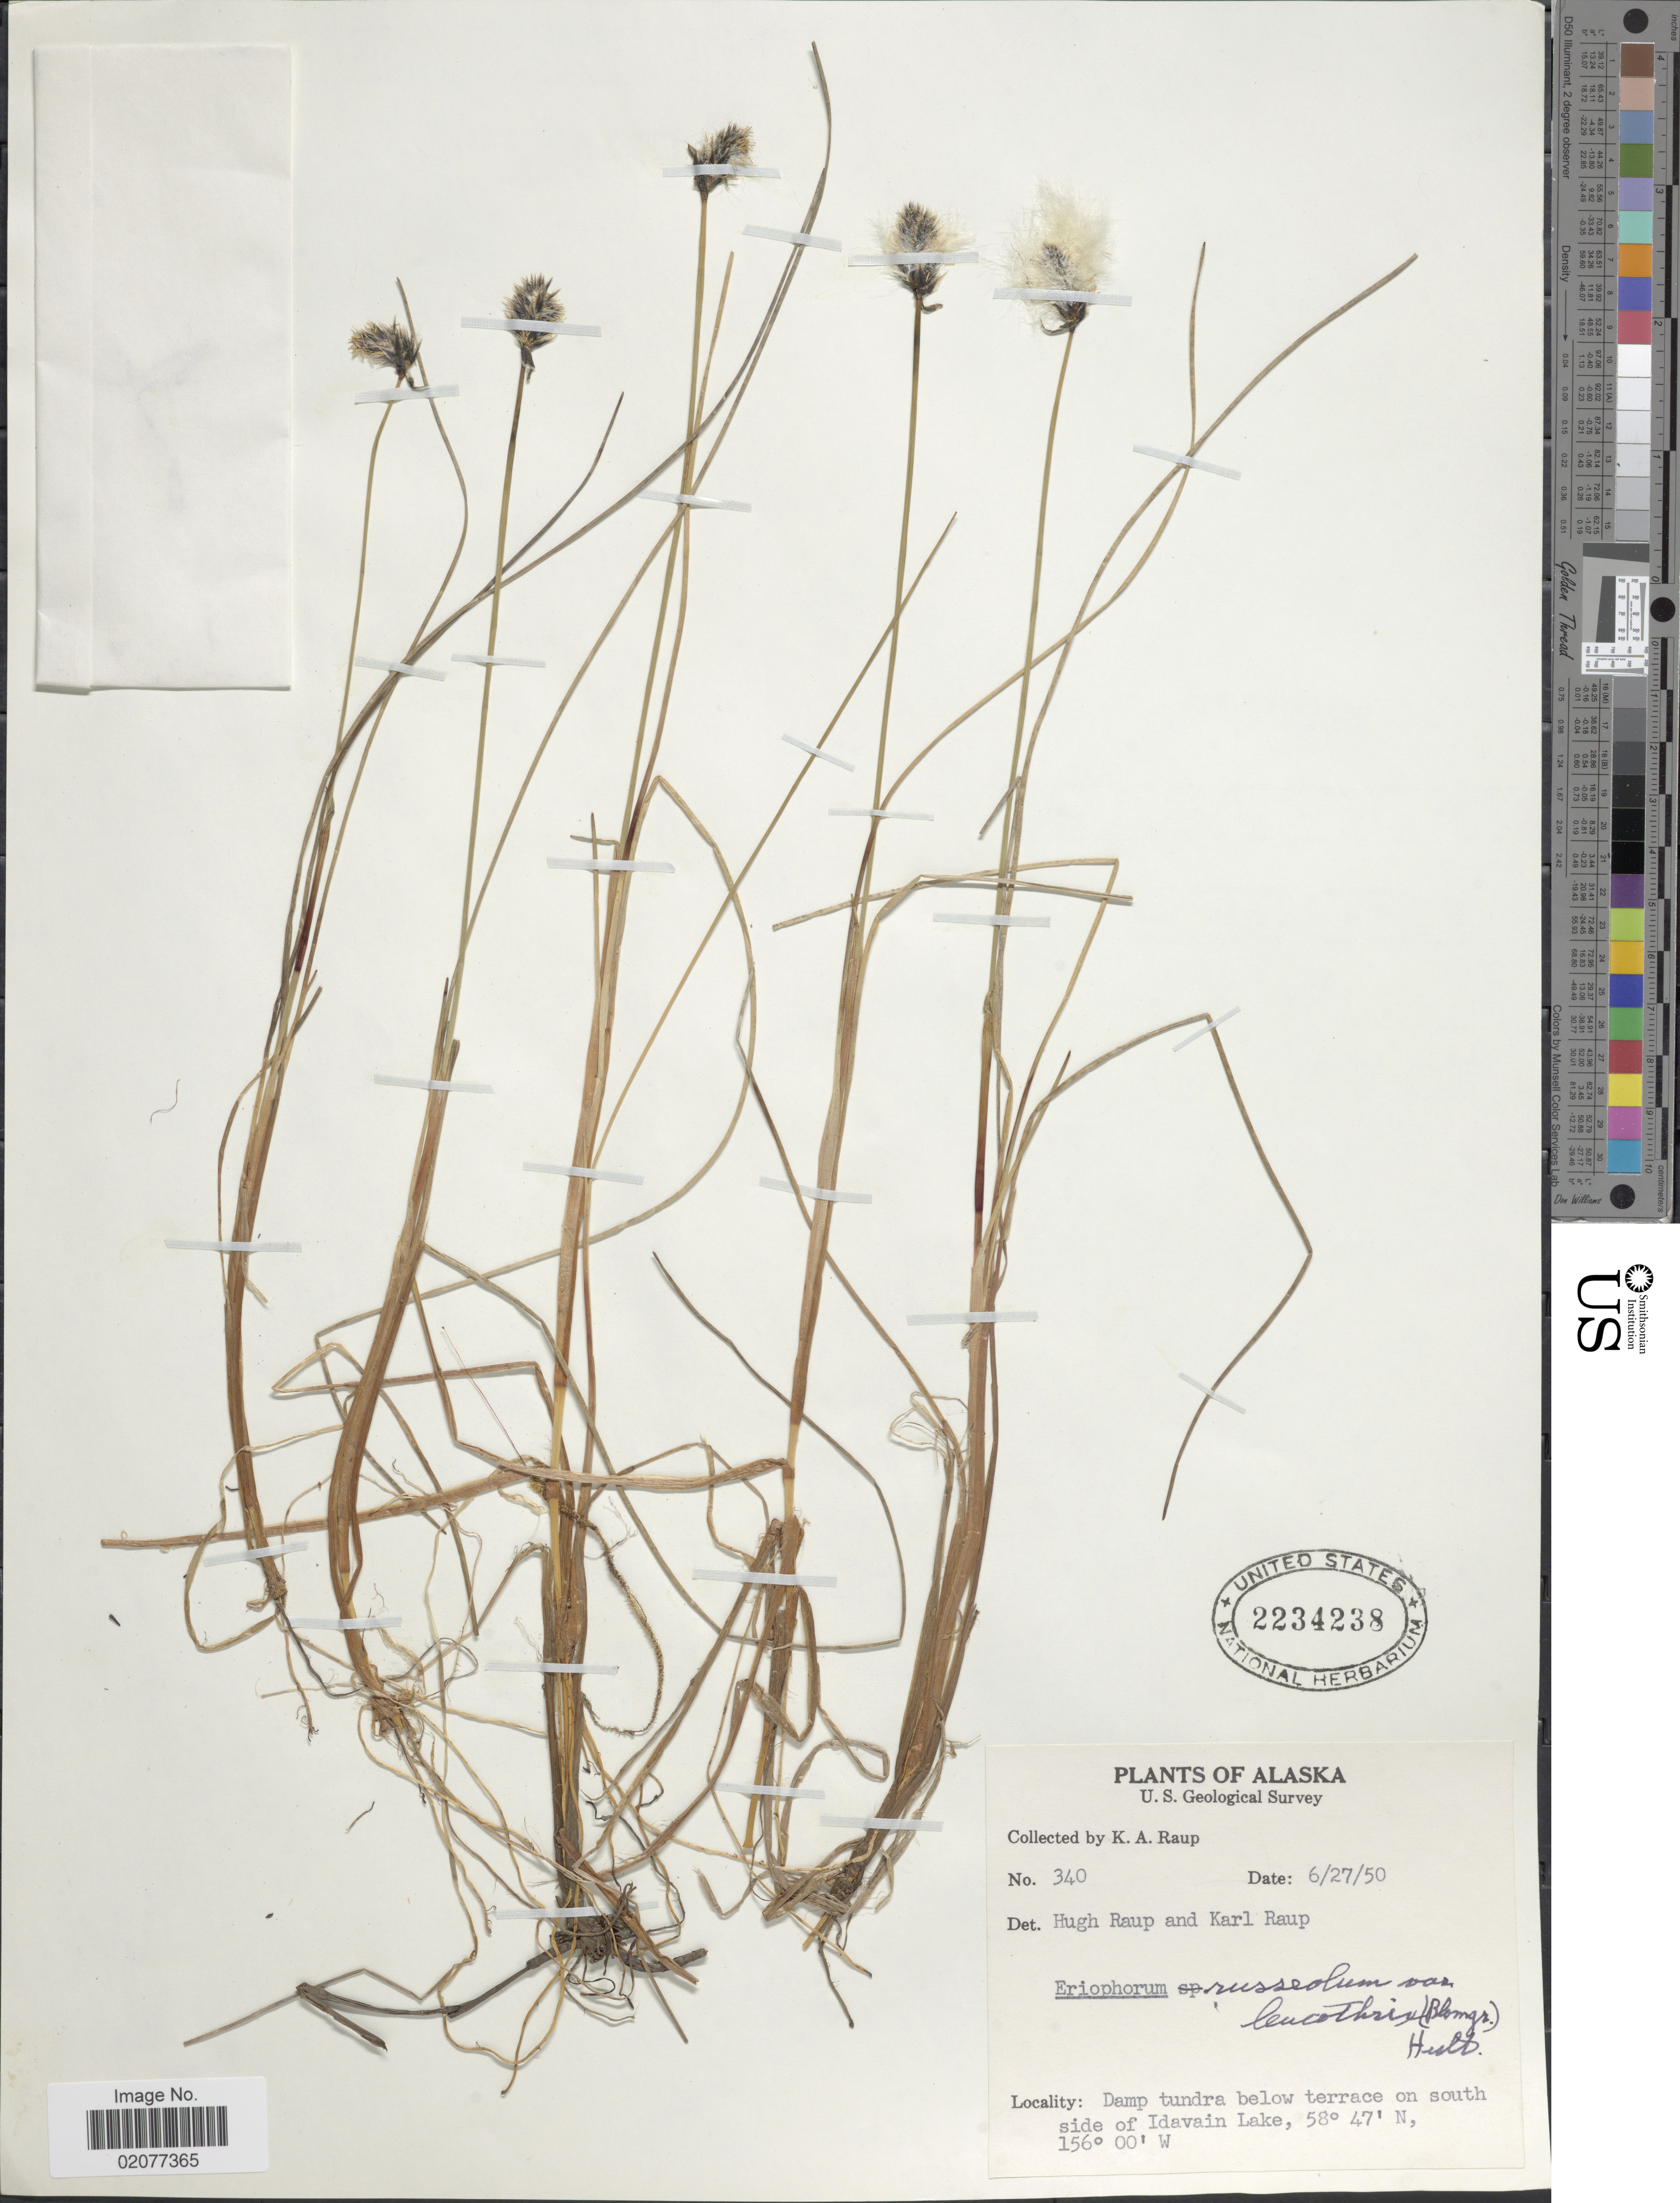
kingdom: Plantae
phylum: Tracheophyta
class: Liliopsida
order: Poales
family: Cyperaceae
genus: Eriophorum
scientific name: Eriophorum chamissonis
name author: C.A. Mey.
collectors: K. Raup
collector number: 340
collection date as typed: Transcribed d/m/y: 27/6/50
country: United States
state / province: Alaska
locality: Damp tundra below terrace on south side of Idavain Lake.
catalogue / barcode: US 2234238